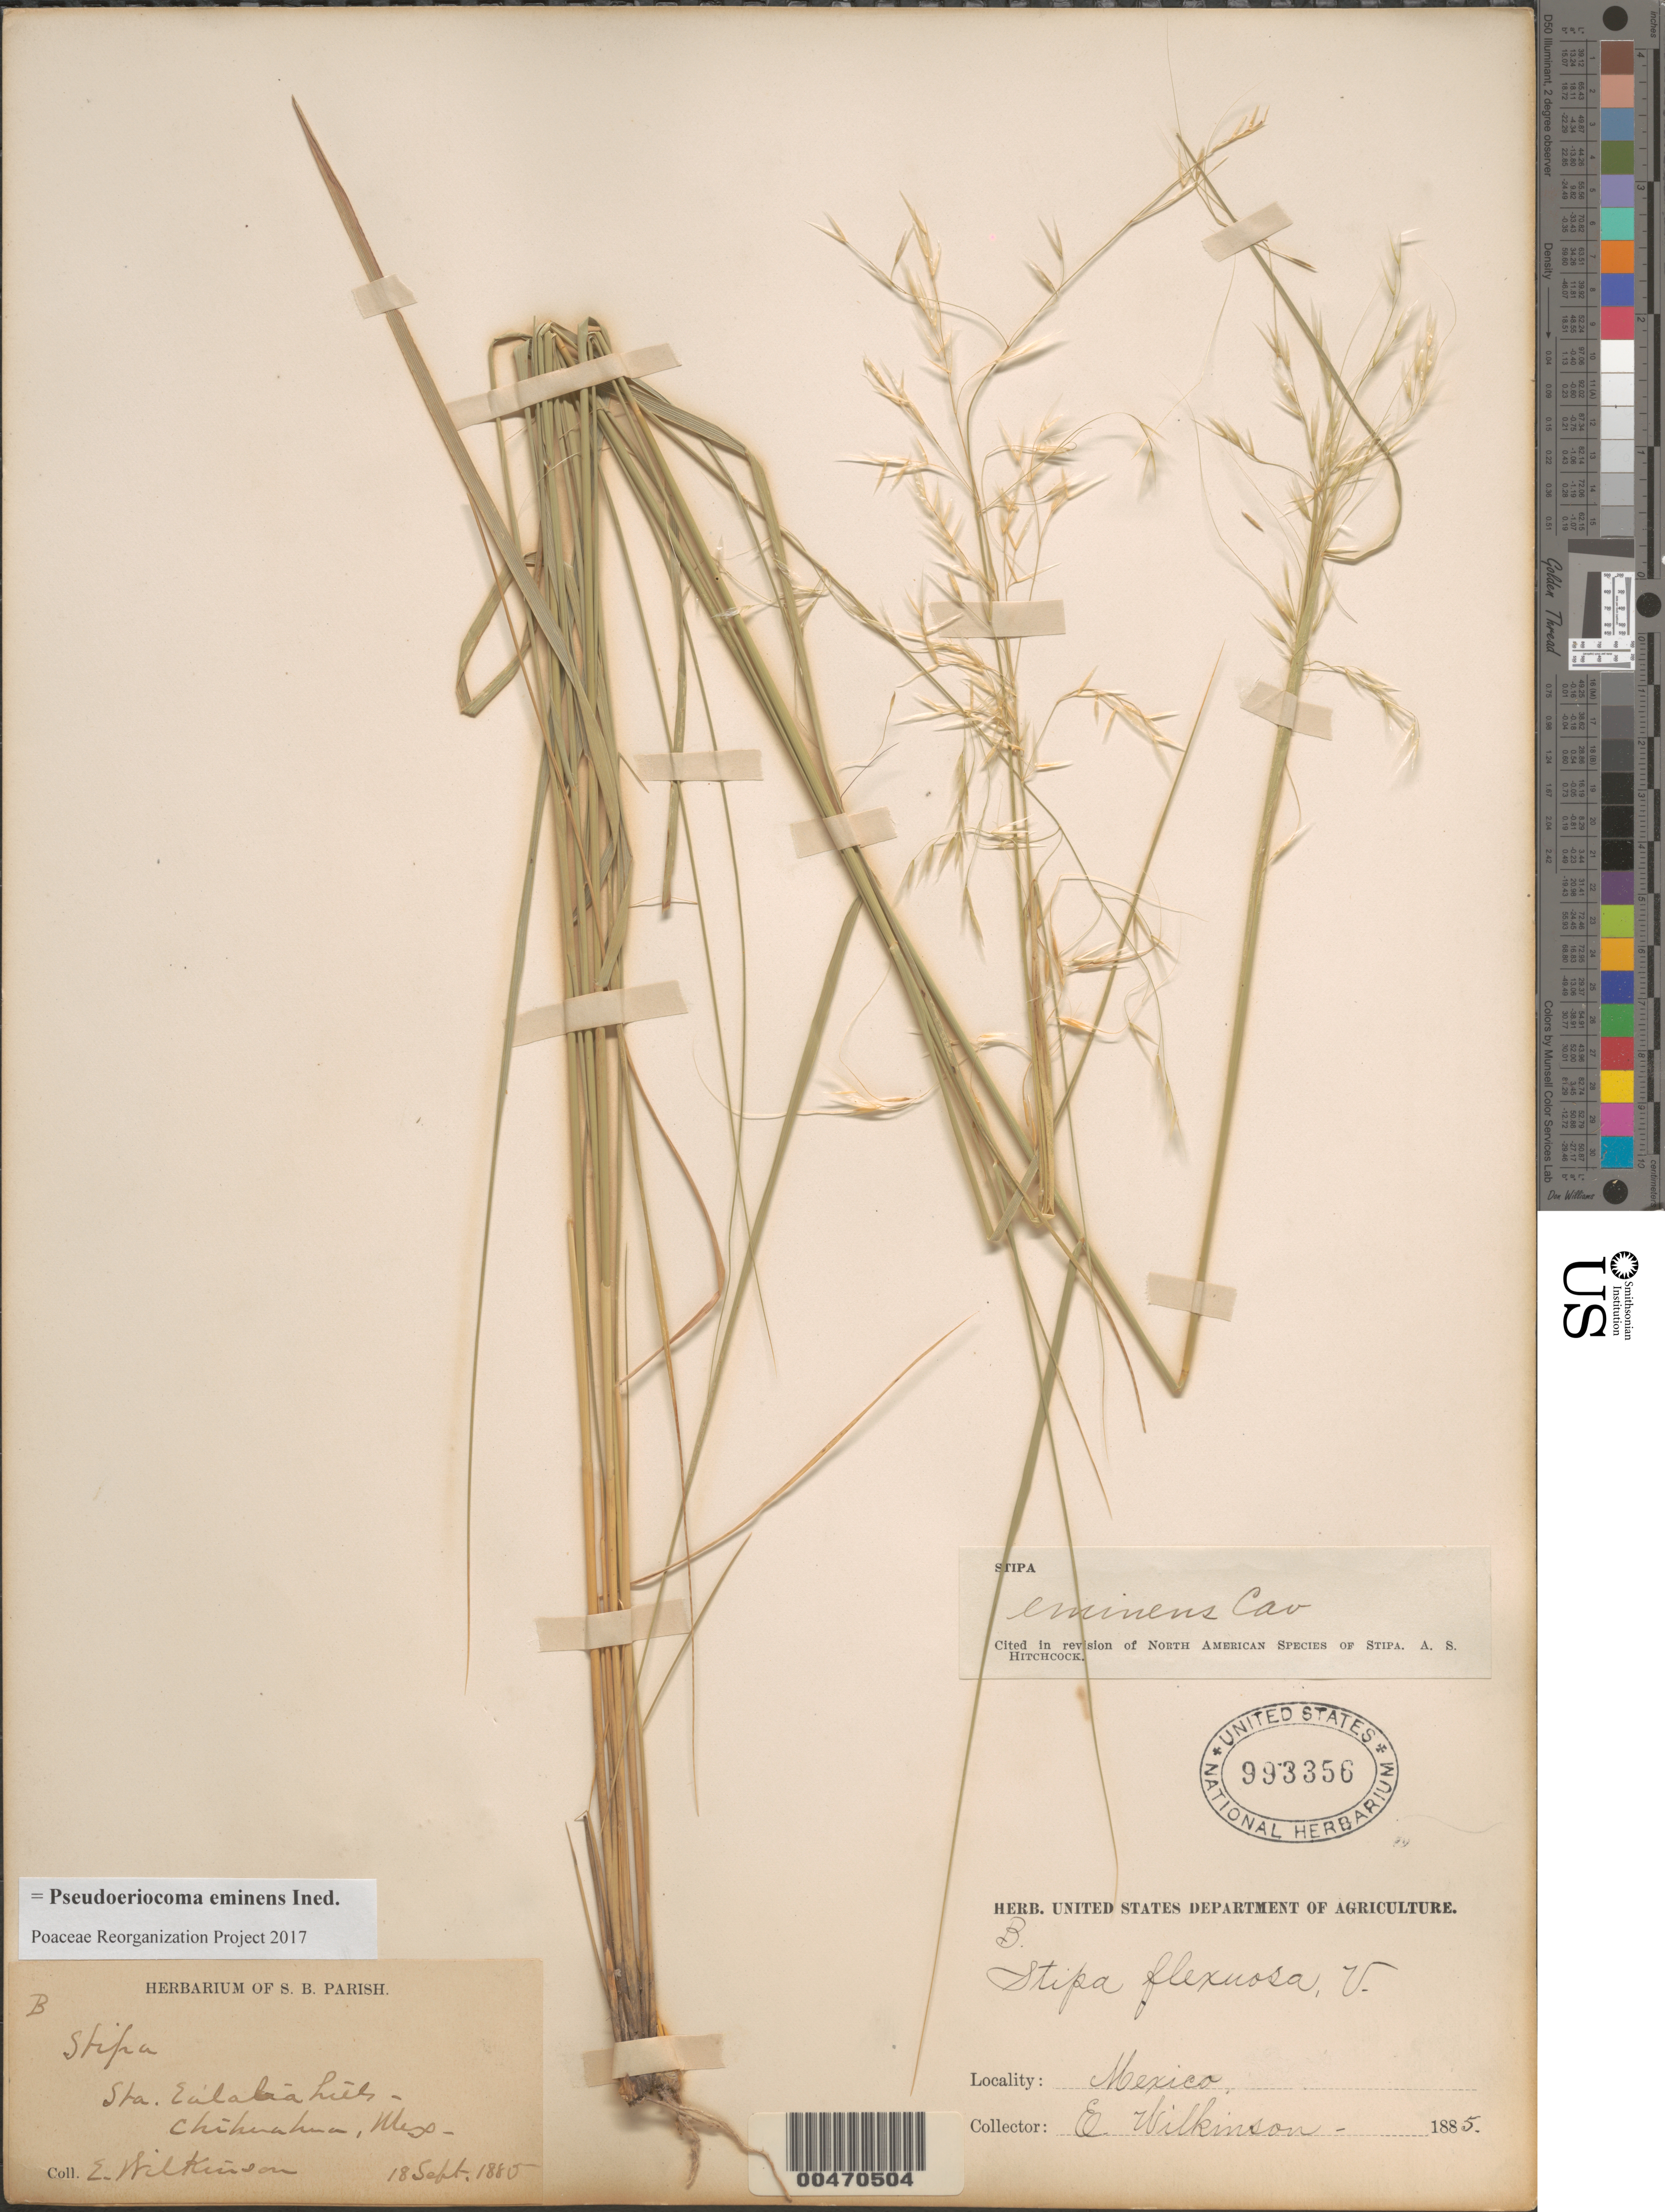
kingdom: Plantae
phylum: Tracheophyta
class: Liliopsida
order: Poales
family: Poaceae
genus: Pseudoeriocoma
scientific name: Pseudoeriocoma eminens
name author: (Cav.) Romasch.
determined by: Poaceae Reorganization Project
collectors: E. Wilkinson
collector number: B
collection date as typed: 18 Sep 1885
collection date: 1885-09-18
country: Mexico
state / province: Chihuahua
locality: Santa Eulalia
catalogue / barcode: US 993356